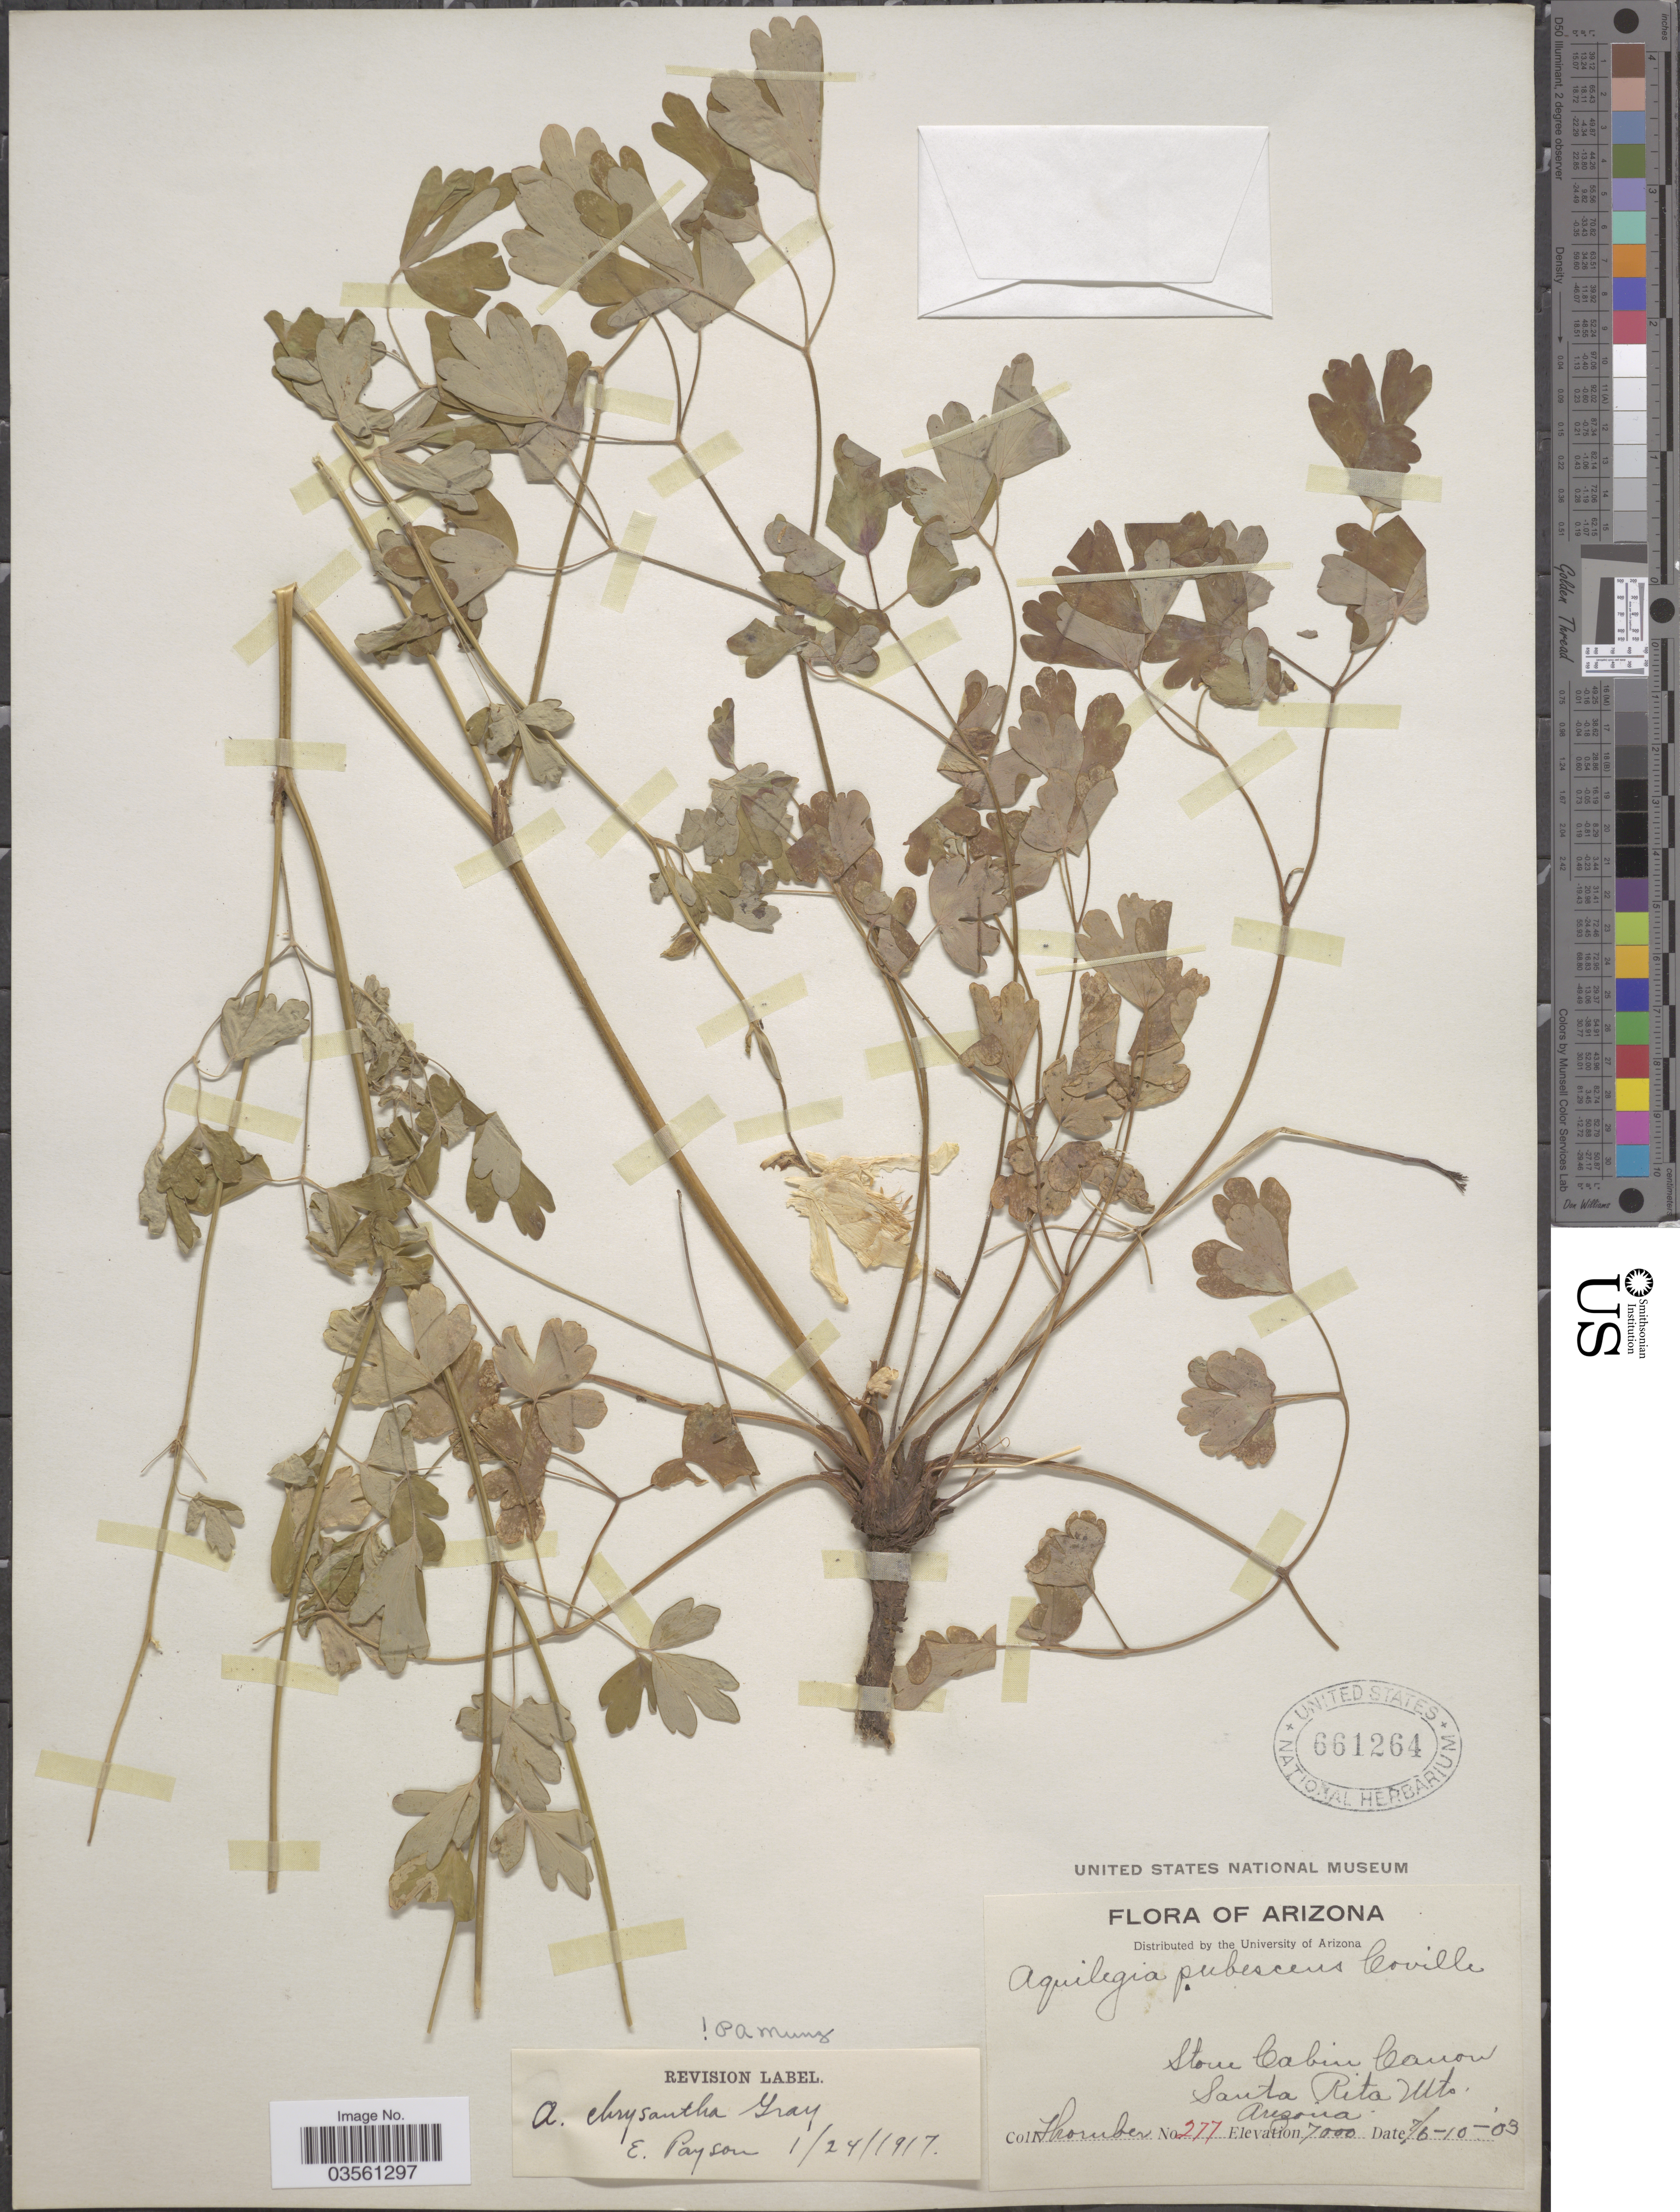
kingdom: Plantae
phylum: Tracheophyta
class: Magnoliopsida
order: Ranunculales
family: Ranunculaceae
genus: Aquilegia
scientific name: Aquilegia chrysantha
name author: A. Gray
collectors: -. Thornber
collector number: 277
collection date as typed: Transcribed d/m/y: 10/6/3 to 10/7/3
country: United States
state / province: Arizona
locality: Stone Cabin Canon. Santa Rita Mts.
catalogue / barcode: US 661264